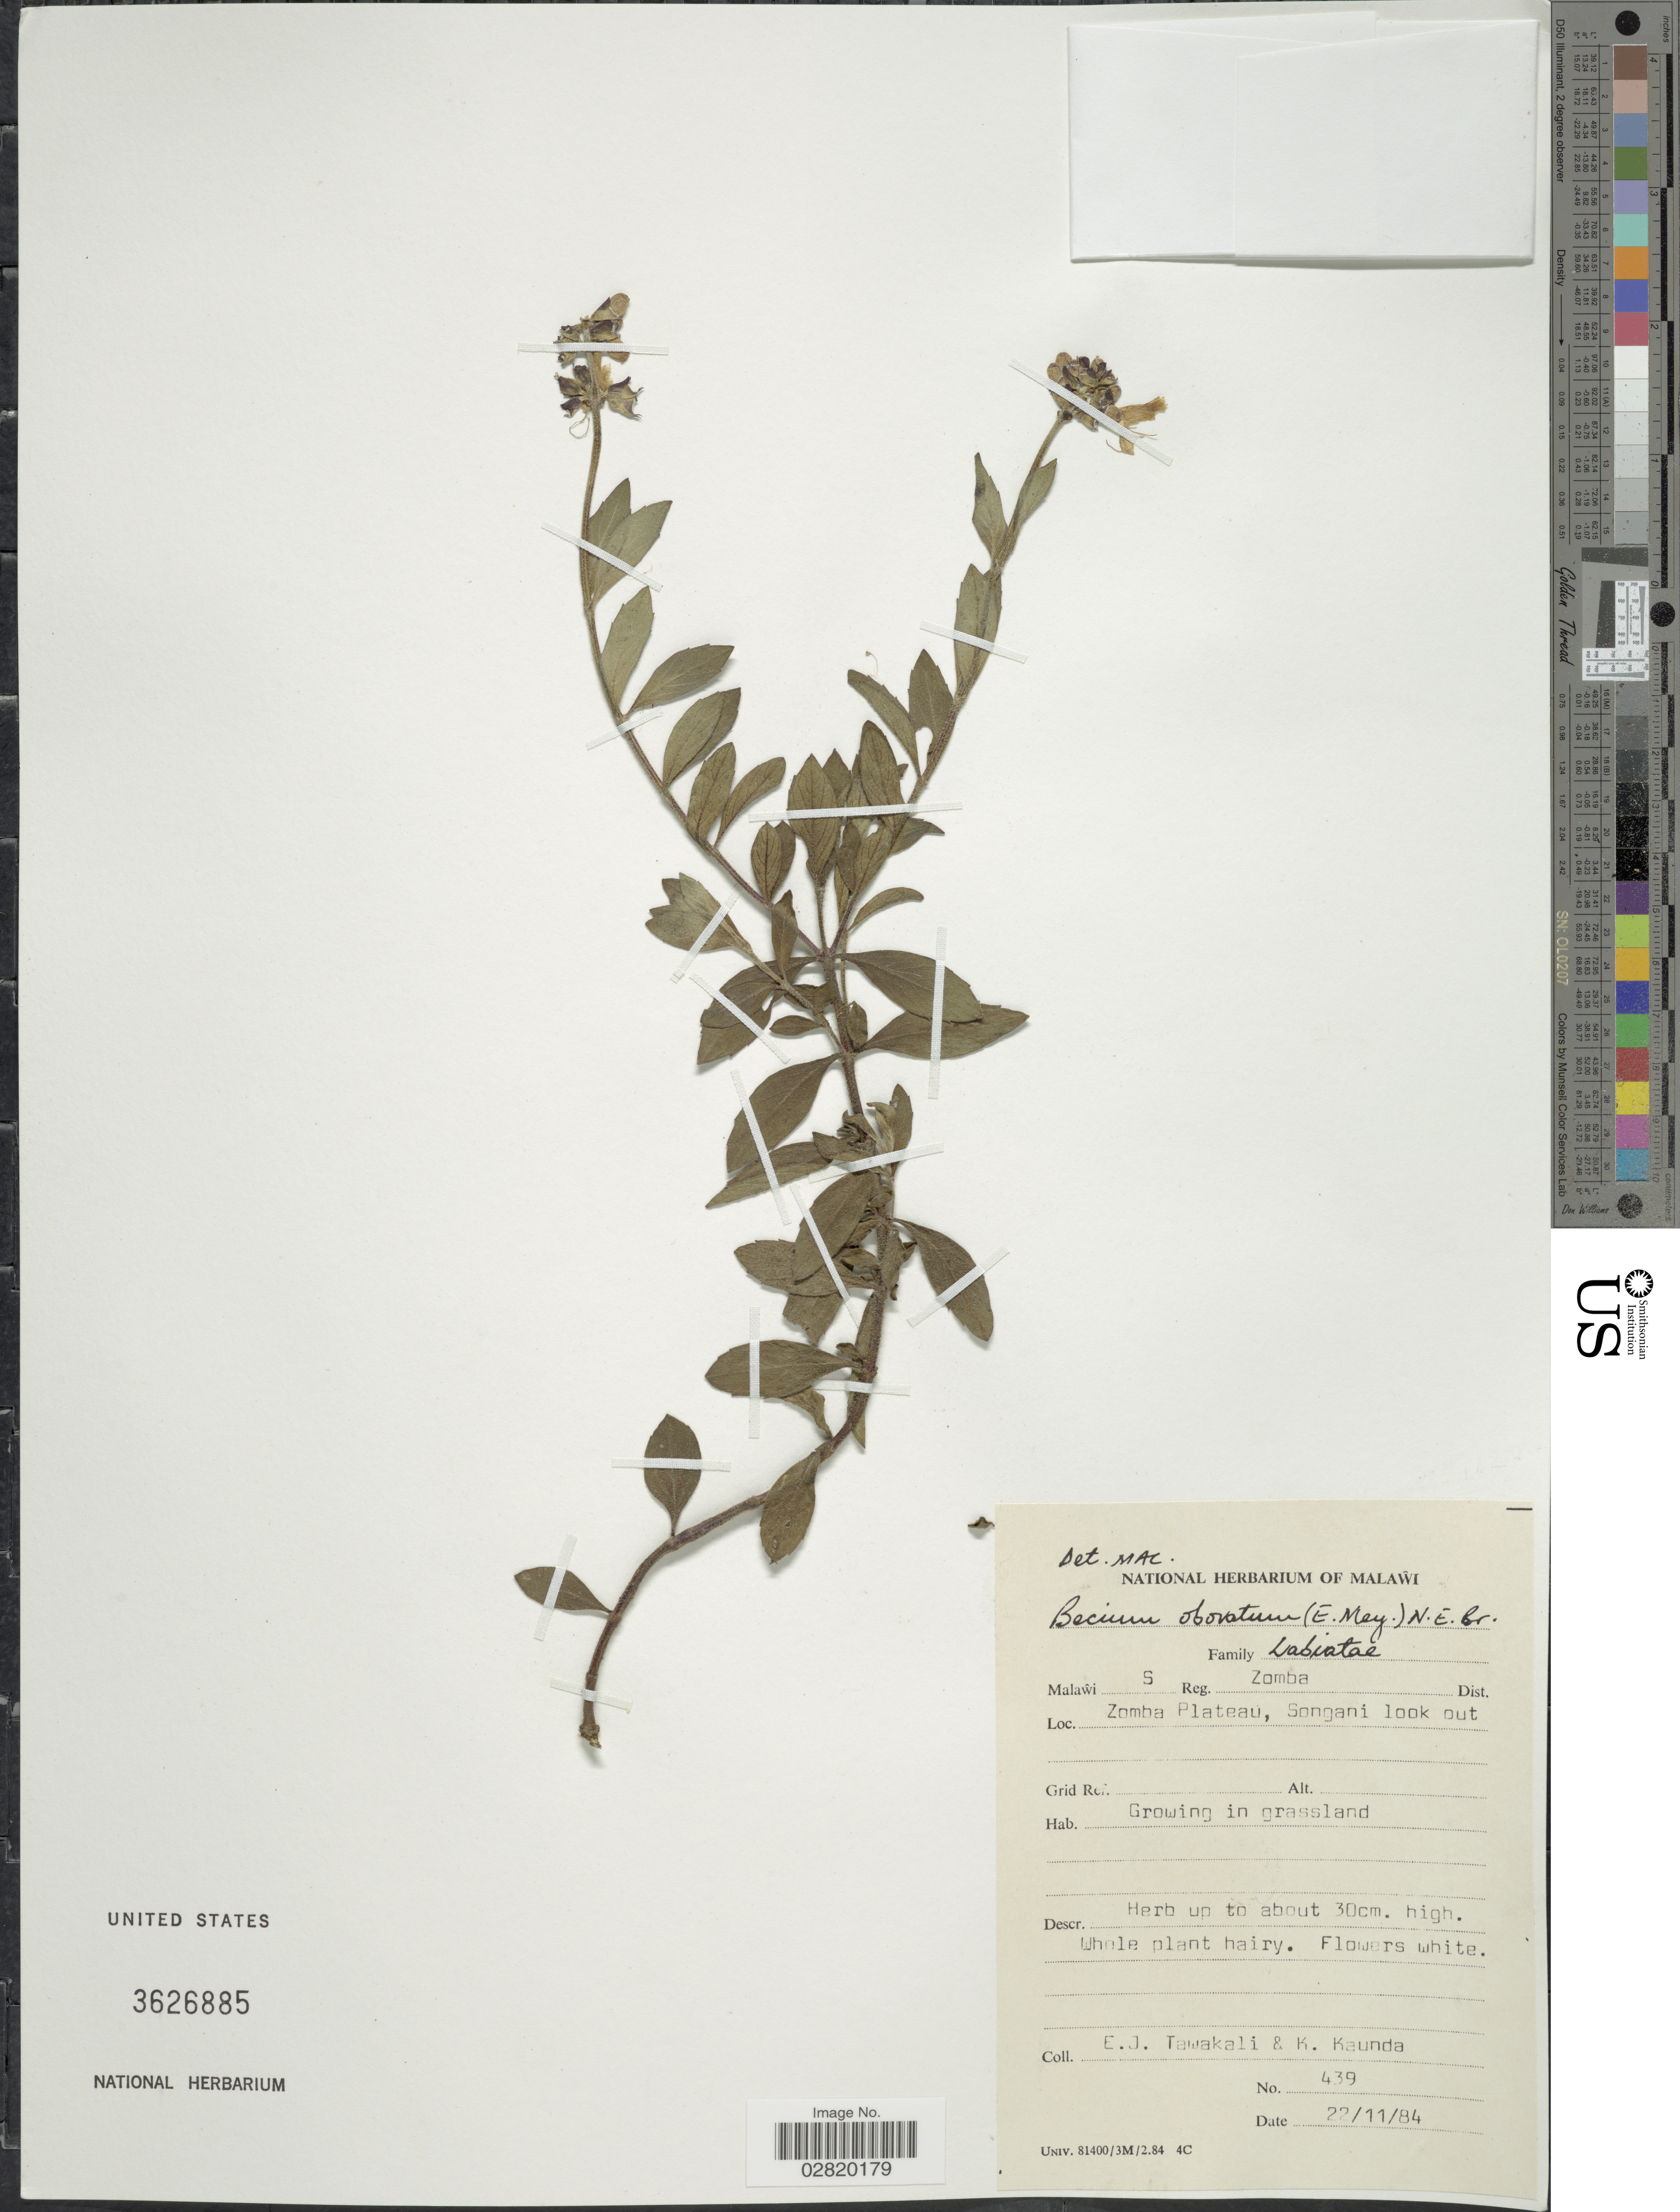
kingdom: Plantae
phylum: Tracheophyta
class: Magnoliopsida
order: Lamiales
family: Lamiaceae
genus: Becium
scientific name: Becium obovatum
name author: (E. Mey. ex Benth.) N.E. Br.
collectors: E. Tawakali & K. Kaunda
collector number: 439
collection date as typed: Transcribed d/m/y: 22/11/84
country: Malawi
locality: S Reg., Zomba Dist., Zomba Plateau, Songani look out.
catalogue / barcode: US 3626885